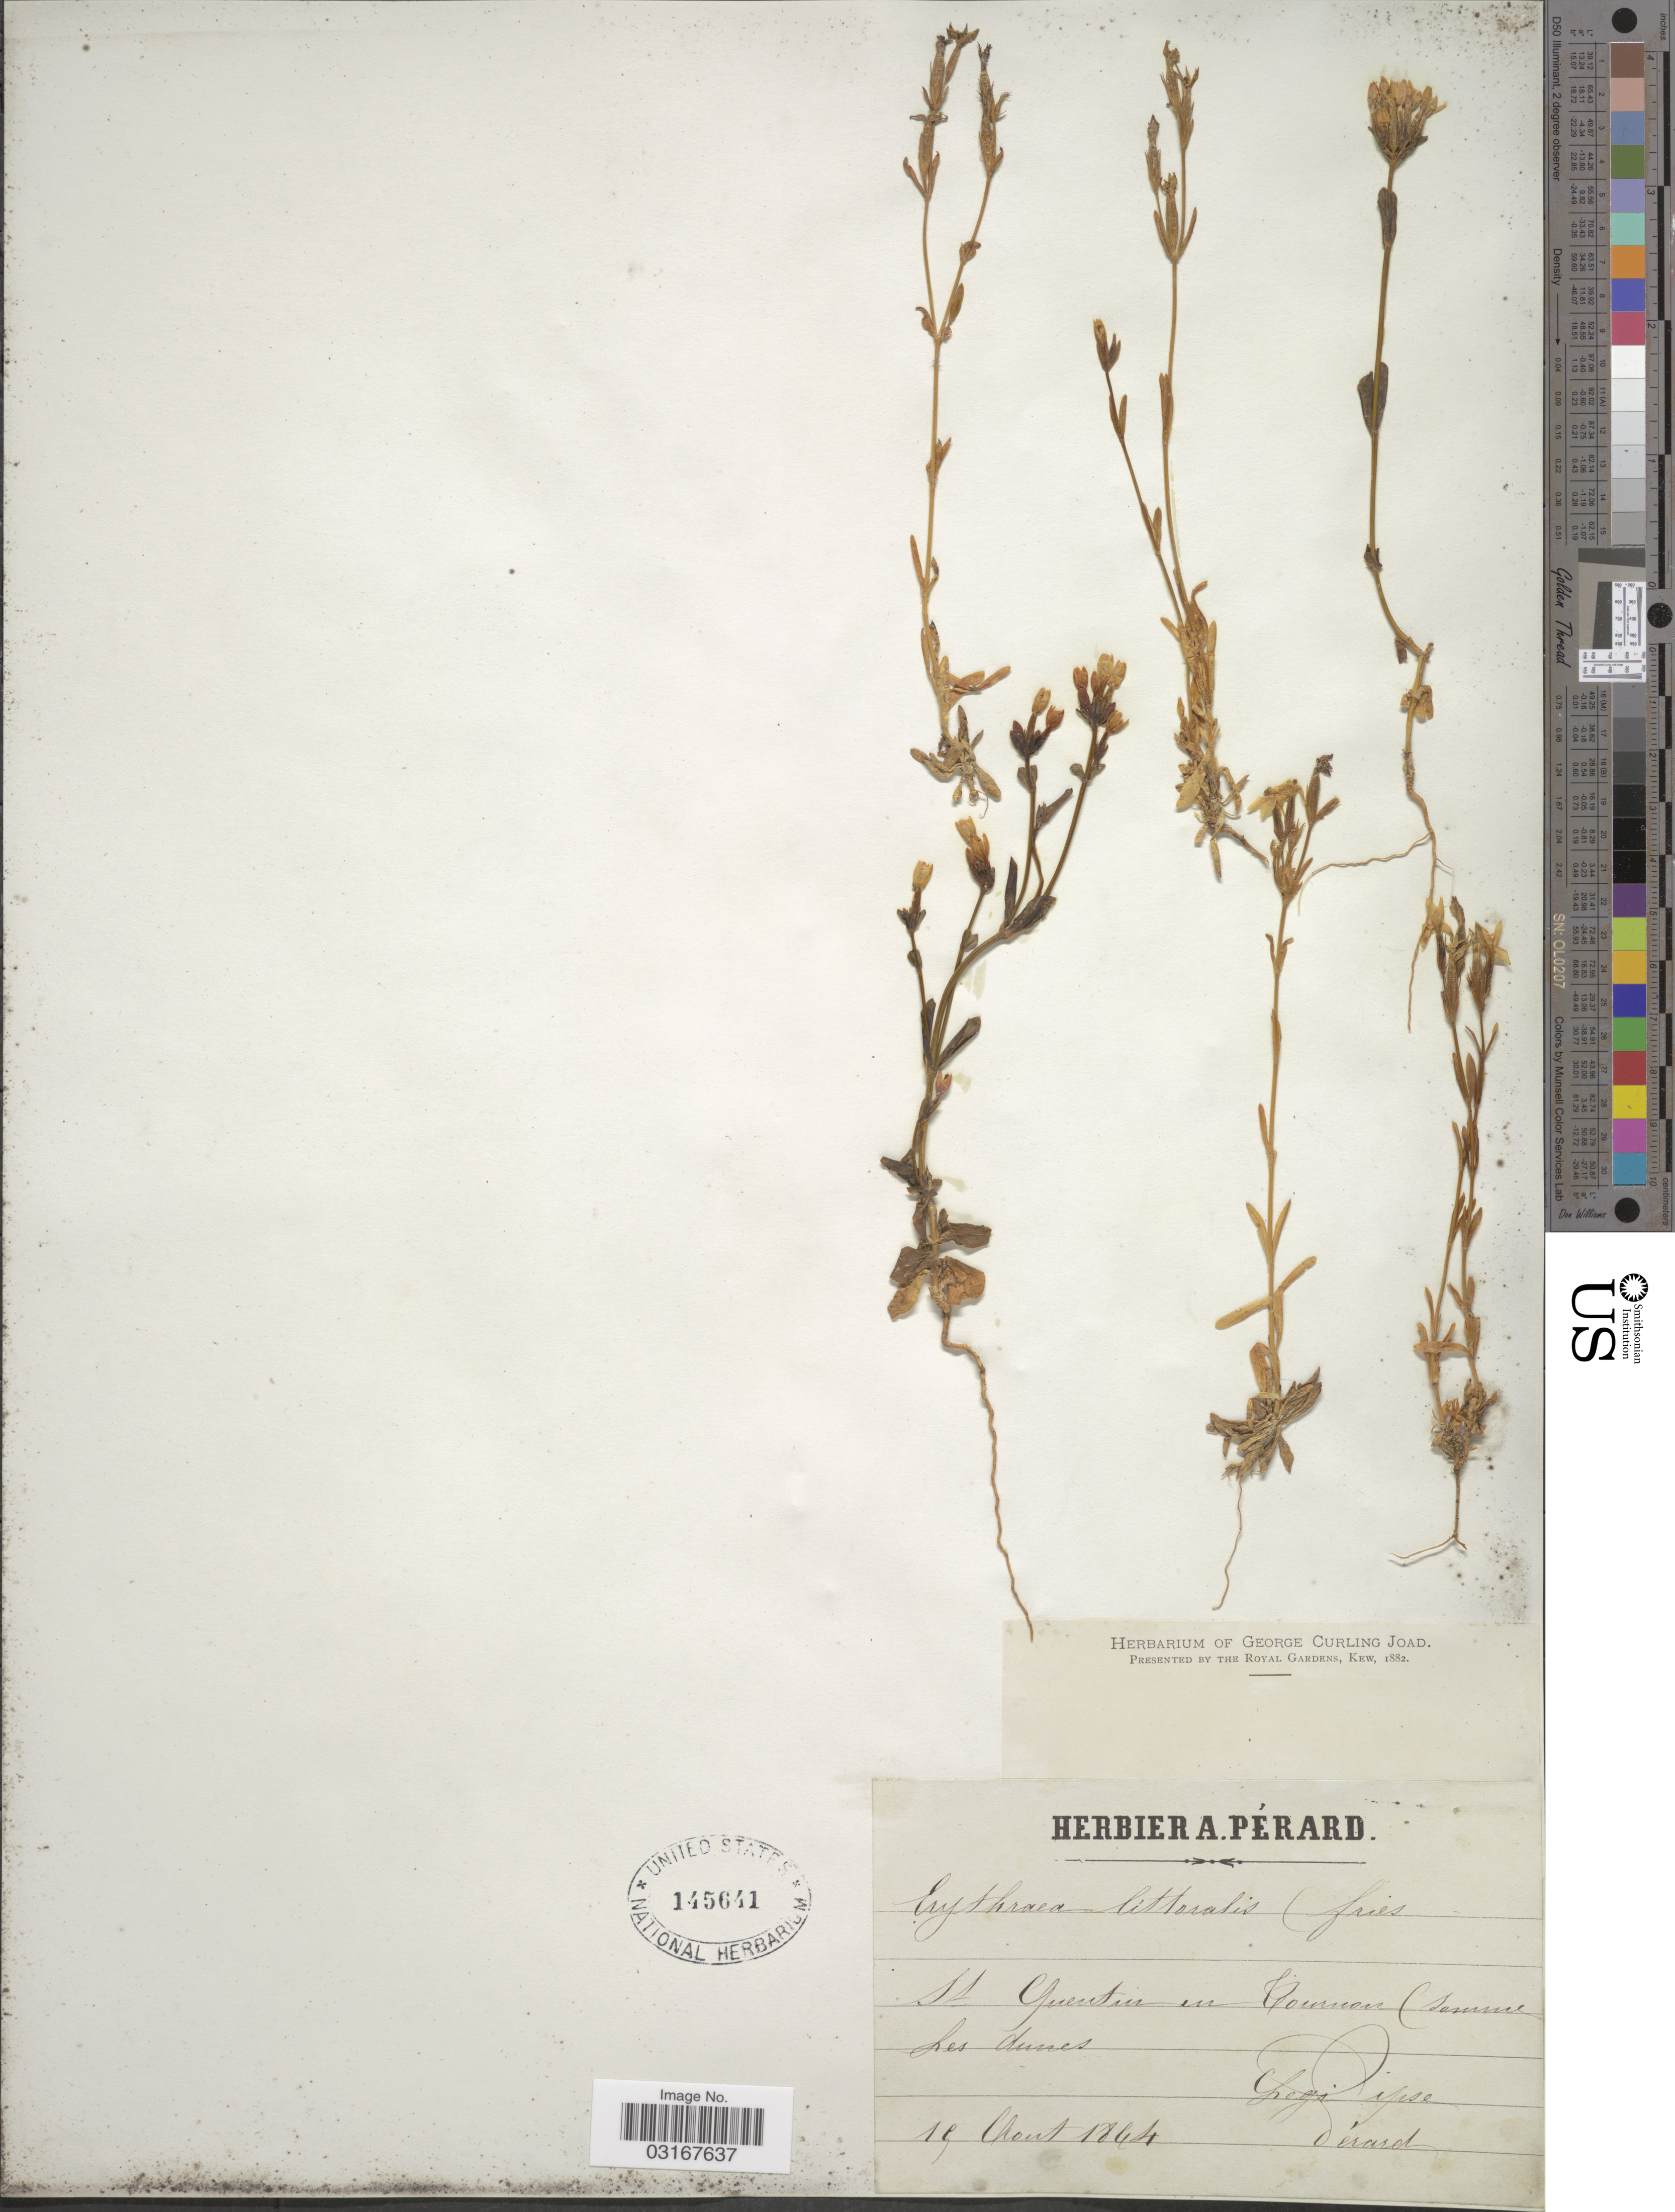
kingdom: Plantae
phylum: Tracheophyta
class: Magnoliopsida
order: Gentianales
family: Gentianaceae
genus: Centaurium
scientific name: Centaurium littorale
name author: (Turner) Gilmour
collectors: A. Perard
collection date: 1864-08-19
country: France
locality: St Quentin en Tournon (Somme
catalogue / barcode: US 145641